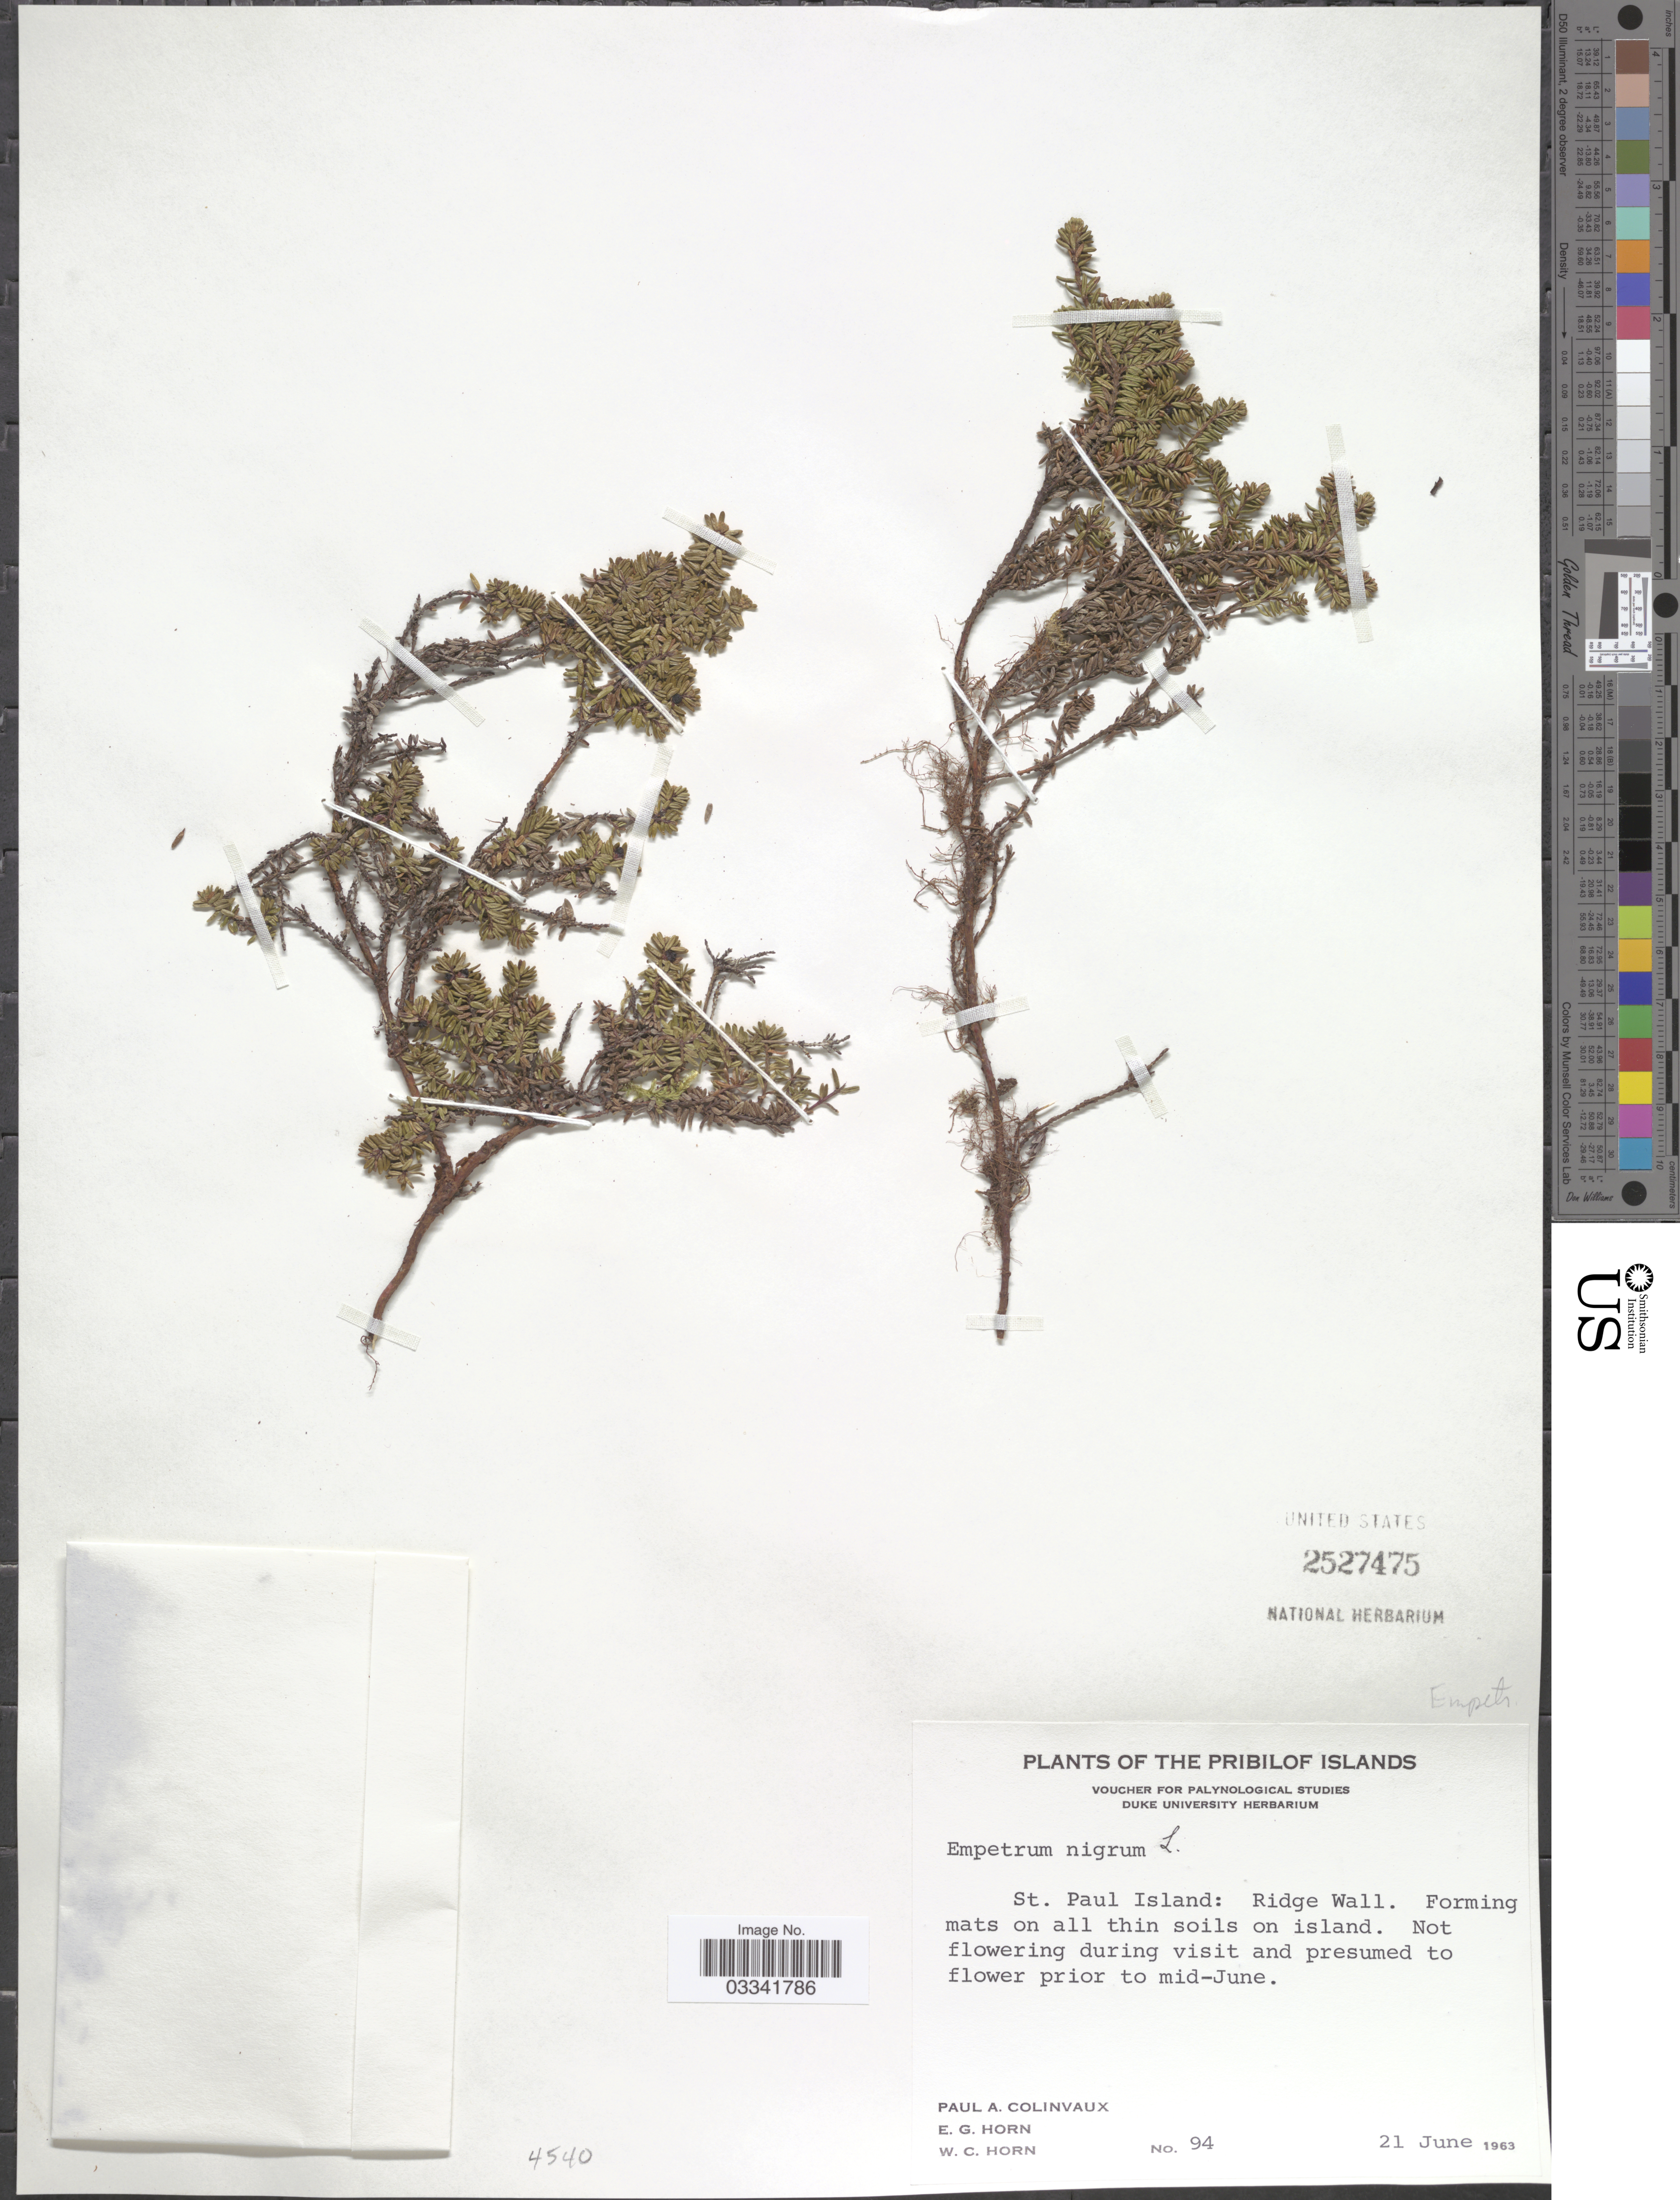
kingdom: Plantae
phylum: Tracheophyta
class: Magnoliopsida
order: Ericales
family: Ericaceae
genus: Empetrum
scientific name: Empetrum nigrum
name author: L.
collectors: P. Colinvaux, E. Horn & W. Horn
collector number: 94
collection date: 1963-06-21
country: United States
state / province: Alaska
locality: The Pribilof Islands. St. Paul Island: Ridge Wall.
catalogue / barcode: US 2527475